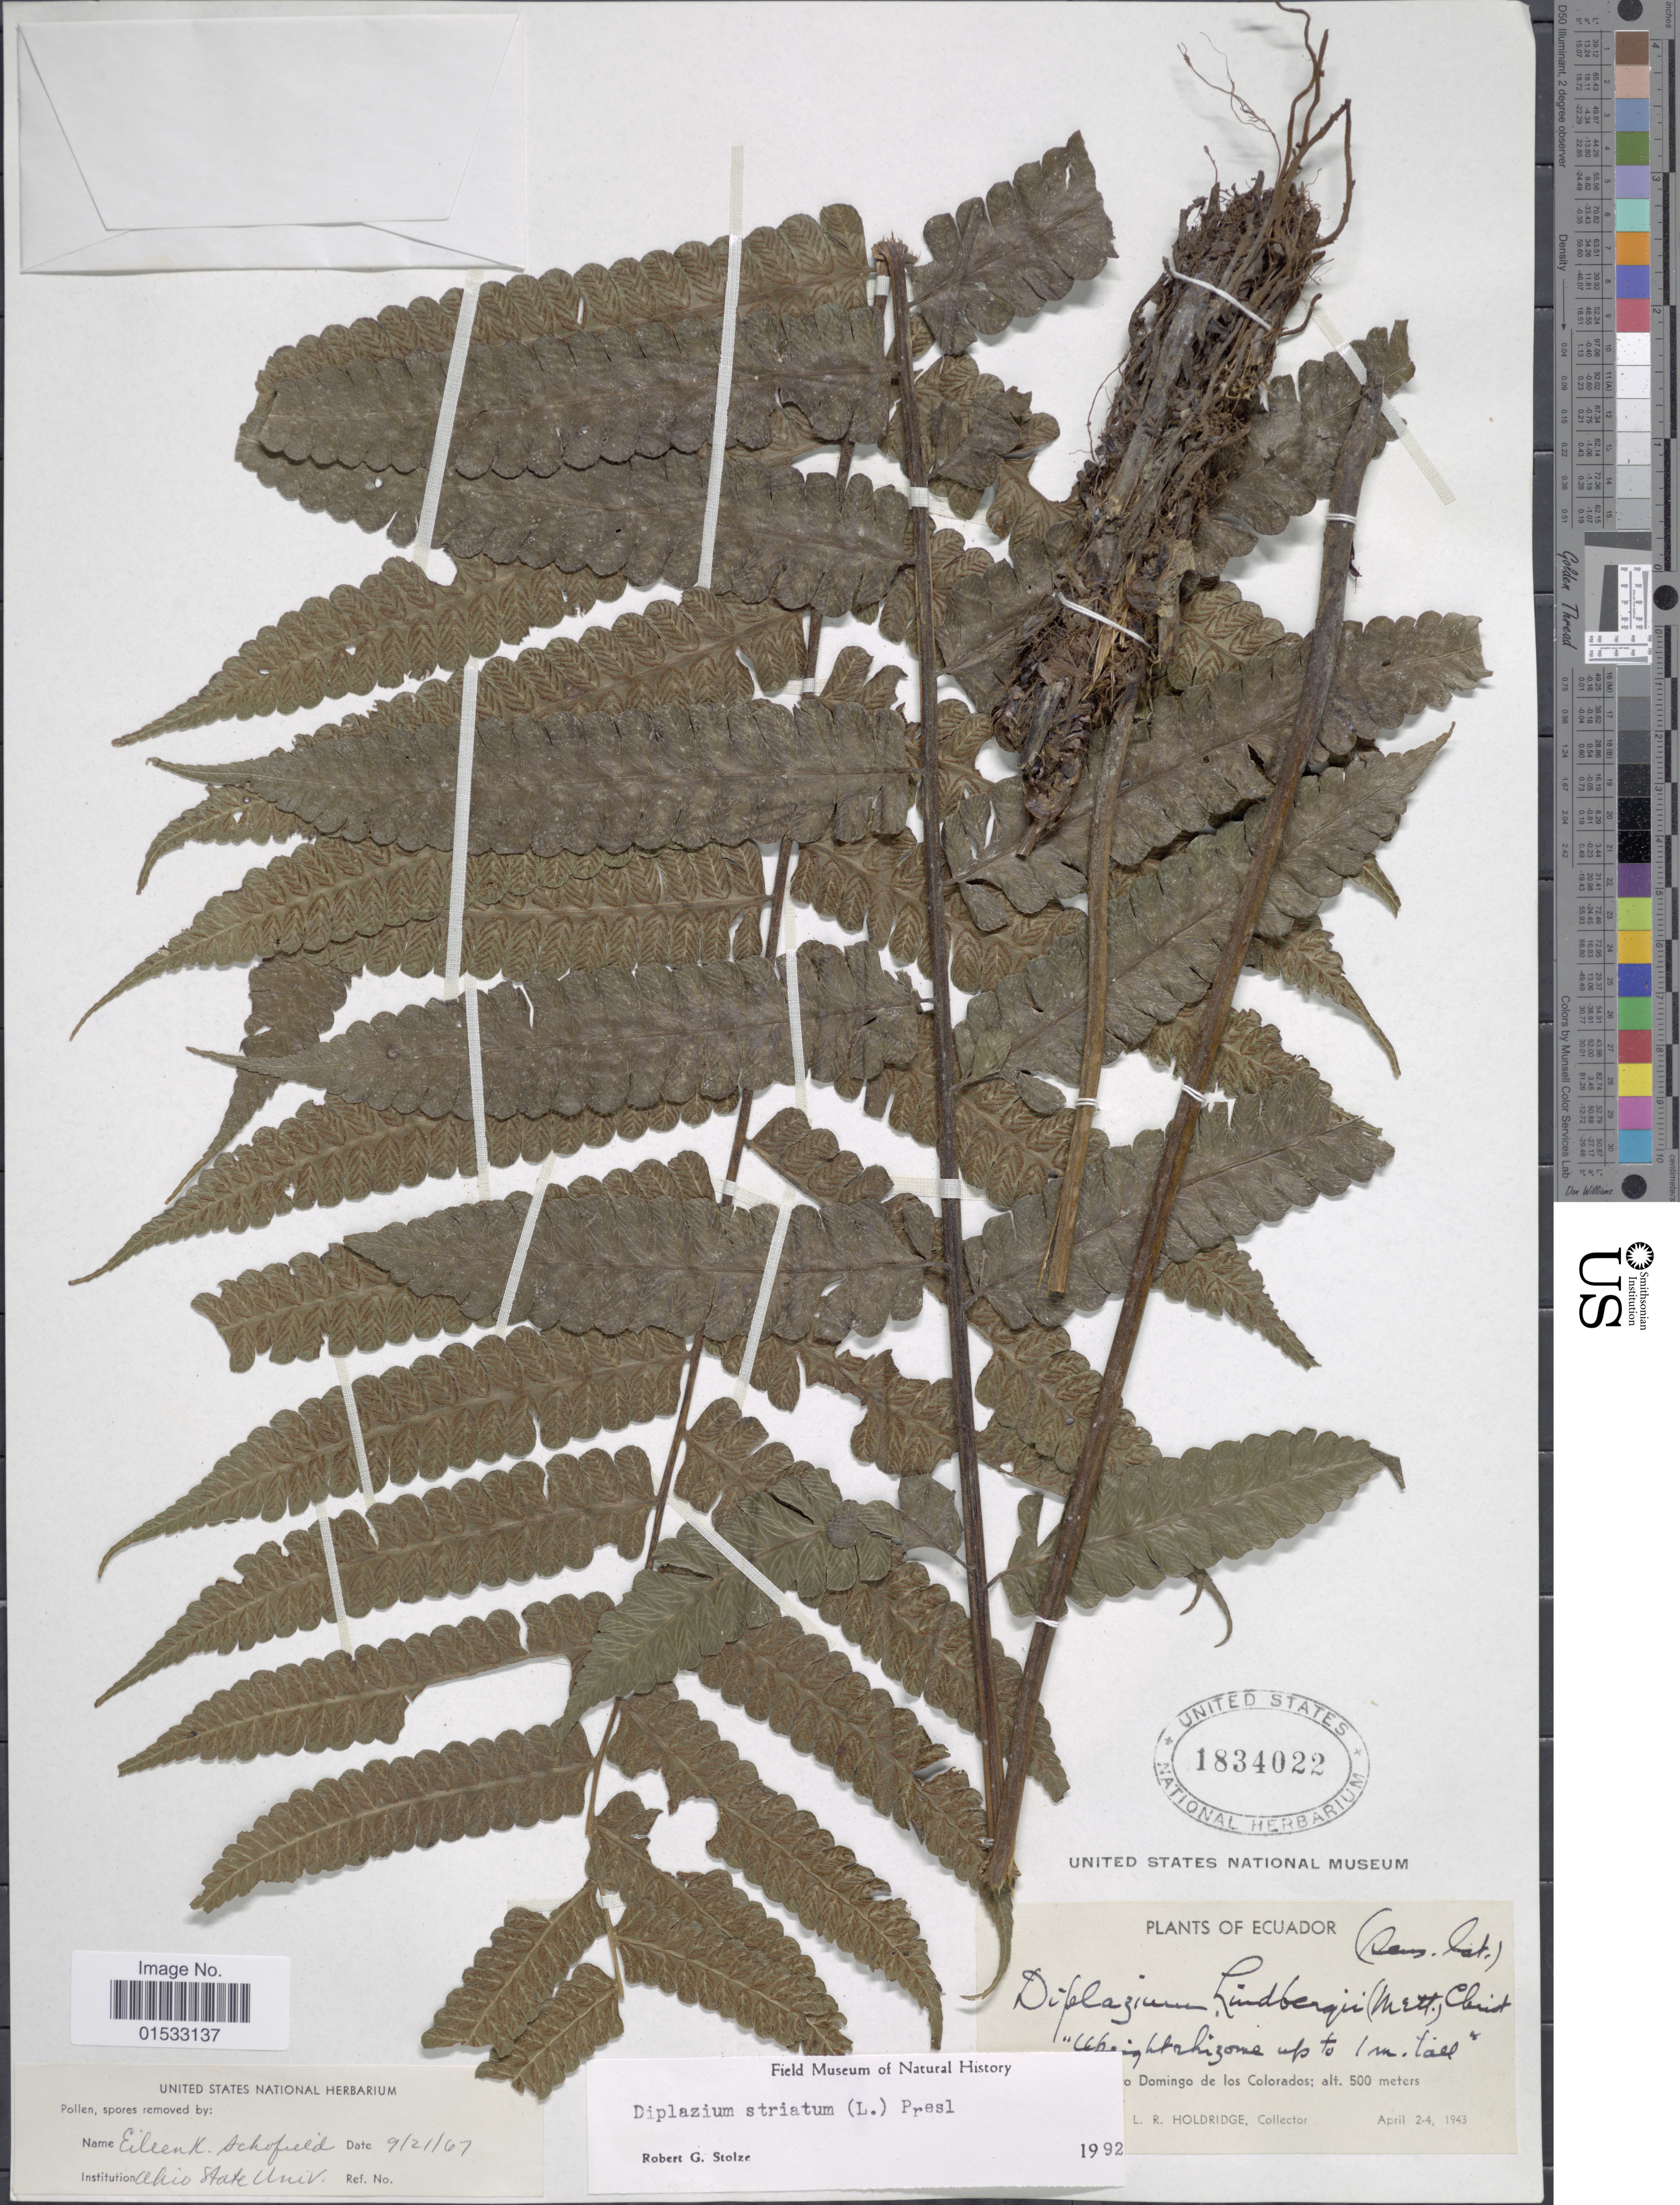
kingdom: Plantae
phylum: Tracheophyta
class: Polypodiopsida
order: Polypodiales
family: Athyriaceae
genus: Diplazium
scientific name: Diplazium striatum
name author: (L.) C. Presl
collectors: L. Holdridge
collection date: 1943-04-02/1943-04-04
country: Ecuador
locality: [illegible text]o Domingo de los Colorados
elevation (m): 500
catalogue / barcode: US 1834022